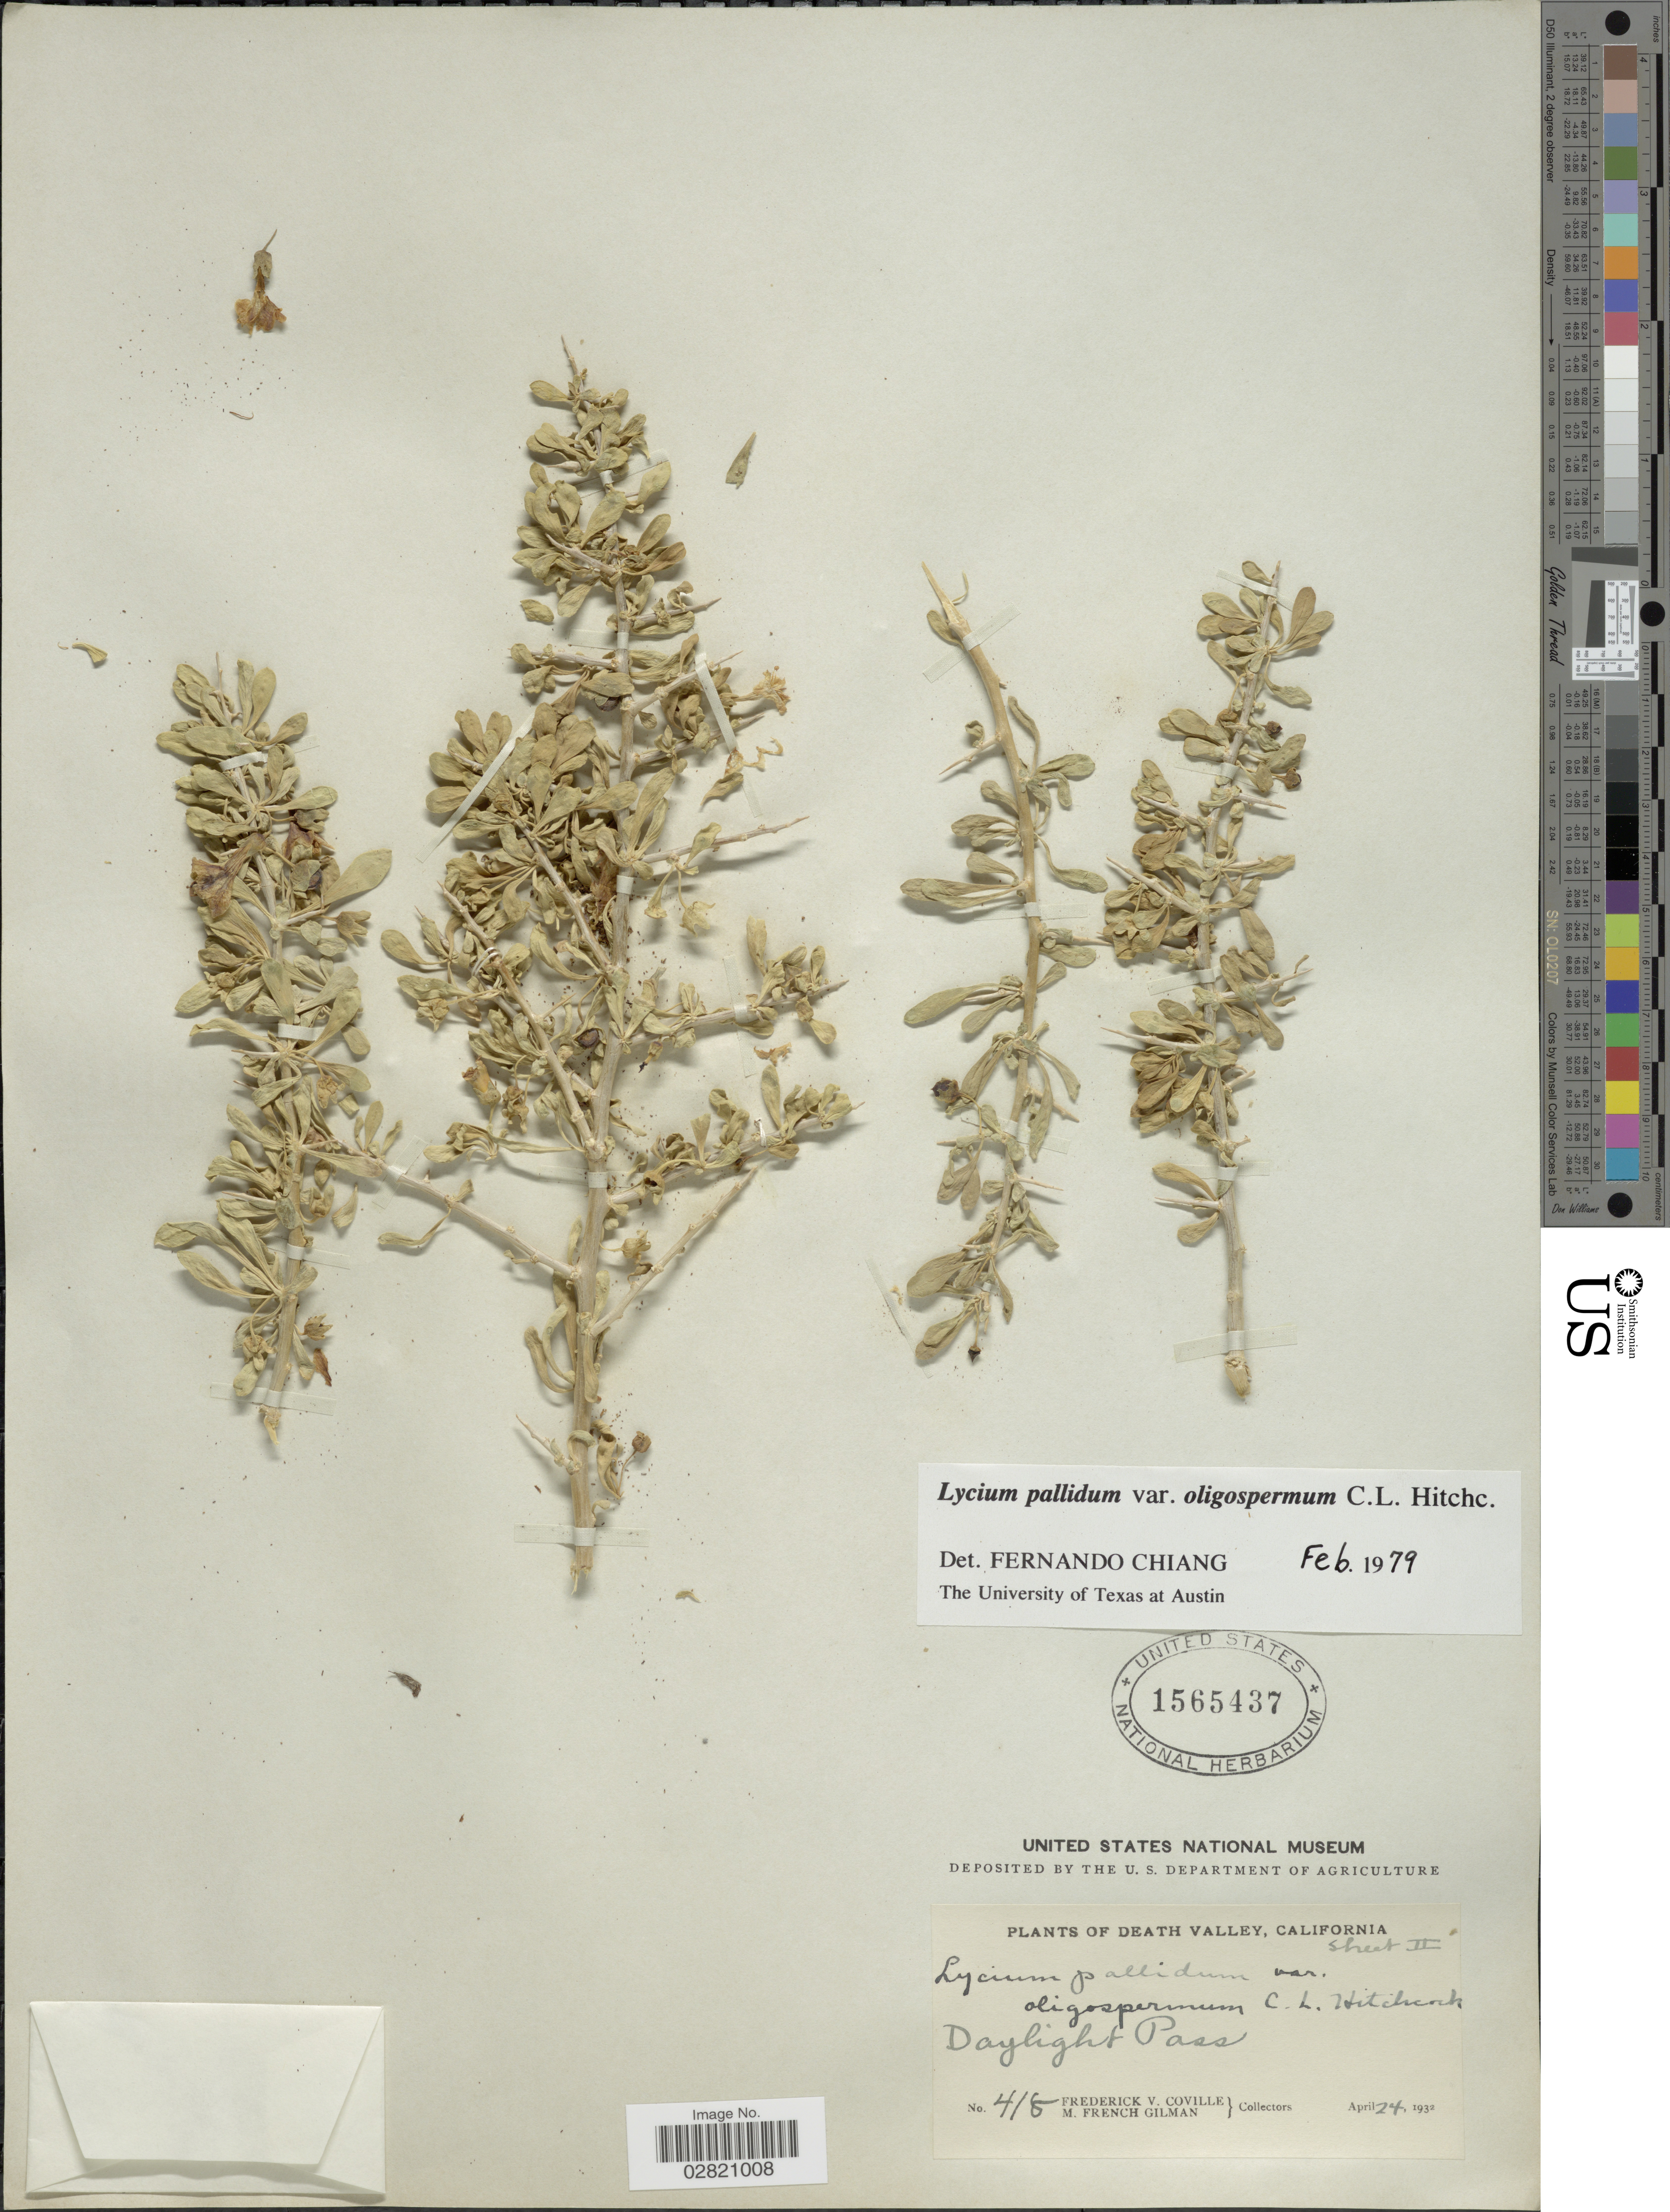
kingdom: Plantae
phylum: Tracheophyta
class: Magnoliopsida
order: Solanales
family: Solanaceae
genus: Lycium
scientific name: Lycium pallidum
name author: Miers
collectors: F. V. Coville & M. F. Gilman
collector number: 418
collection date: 1932-04-24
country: United States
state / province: California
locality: Death Valley. Daylight Pass.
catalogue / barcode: US 1565437